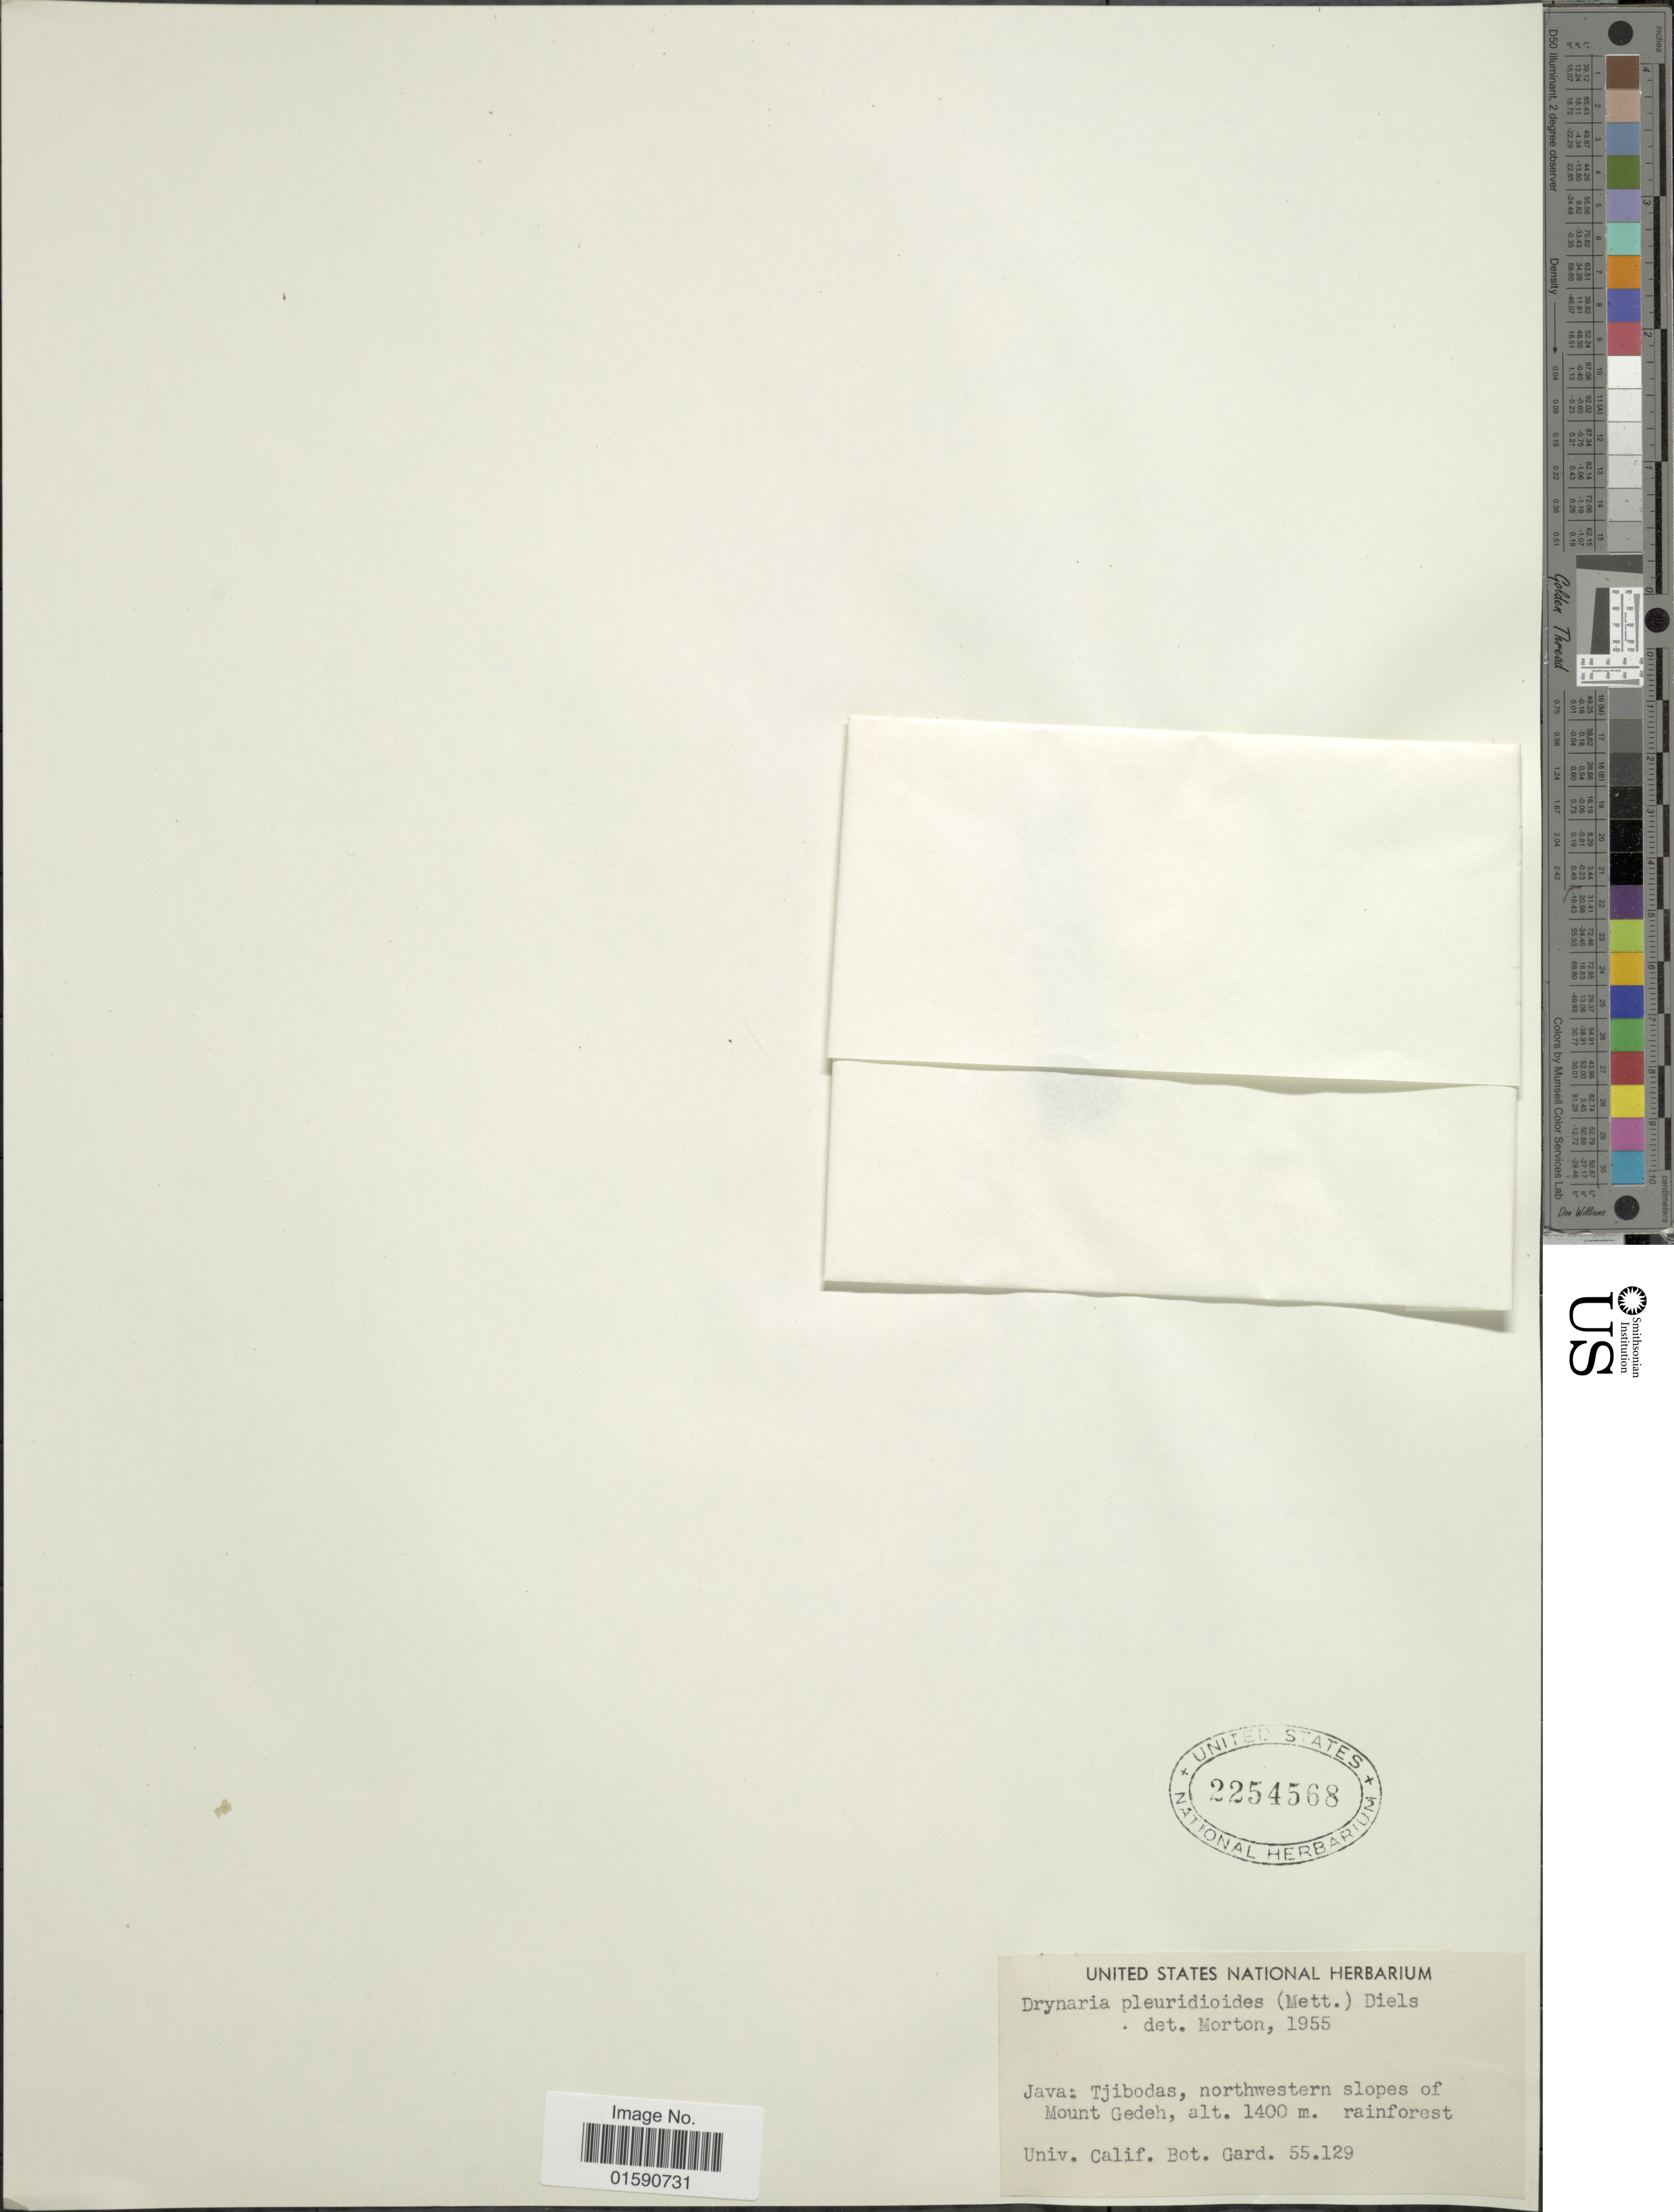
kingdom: Plantae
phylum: Tracheophyta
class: Polypodiopsida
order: Polypodiales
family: Polypodiaceae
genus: Drynaria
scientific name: Drynaria pleuridioides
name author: C. Presl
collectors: Univ. Calif. Bot. Gard.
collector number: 55129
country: Indonesia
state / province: Java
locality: Tjibodas, northwestern slope of Mount Gedeh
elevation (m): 1400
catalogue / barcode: US 2254568